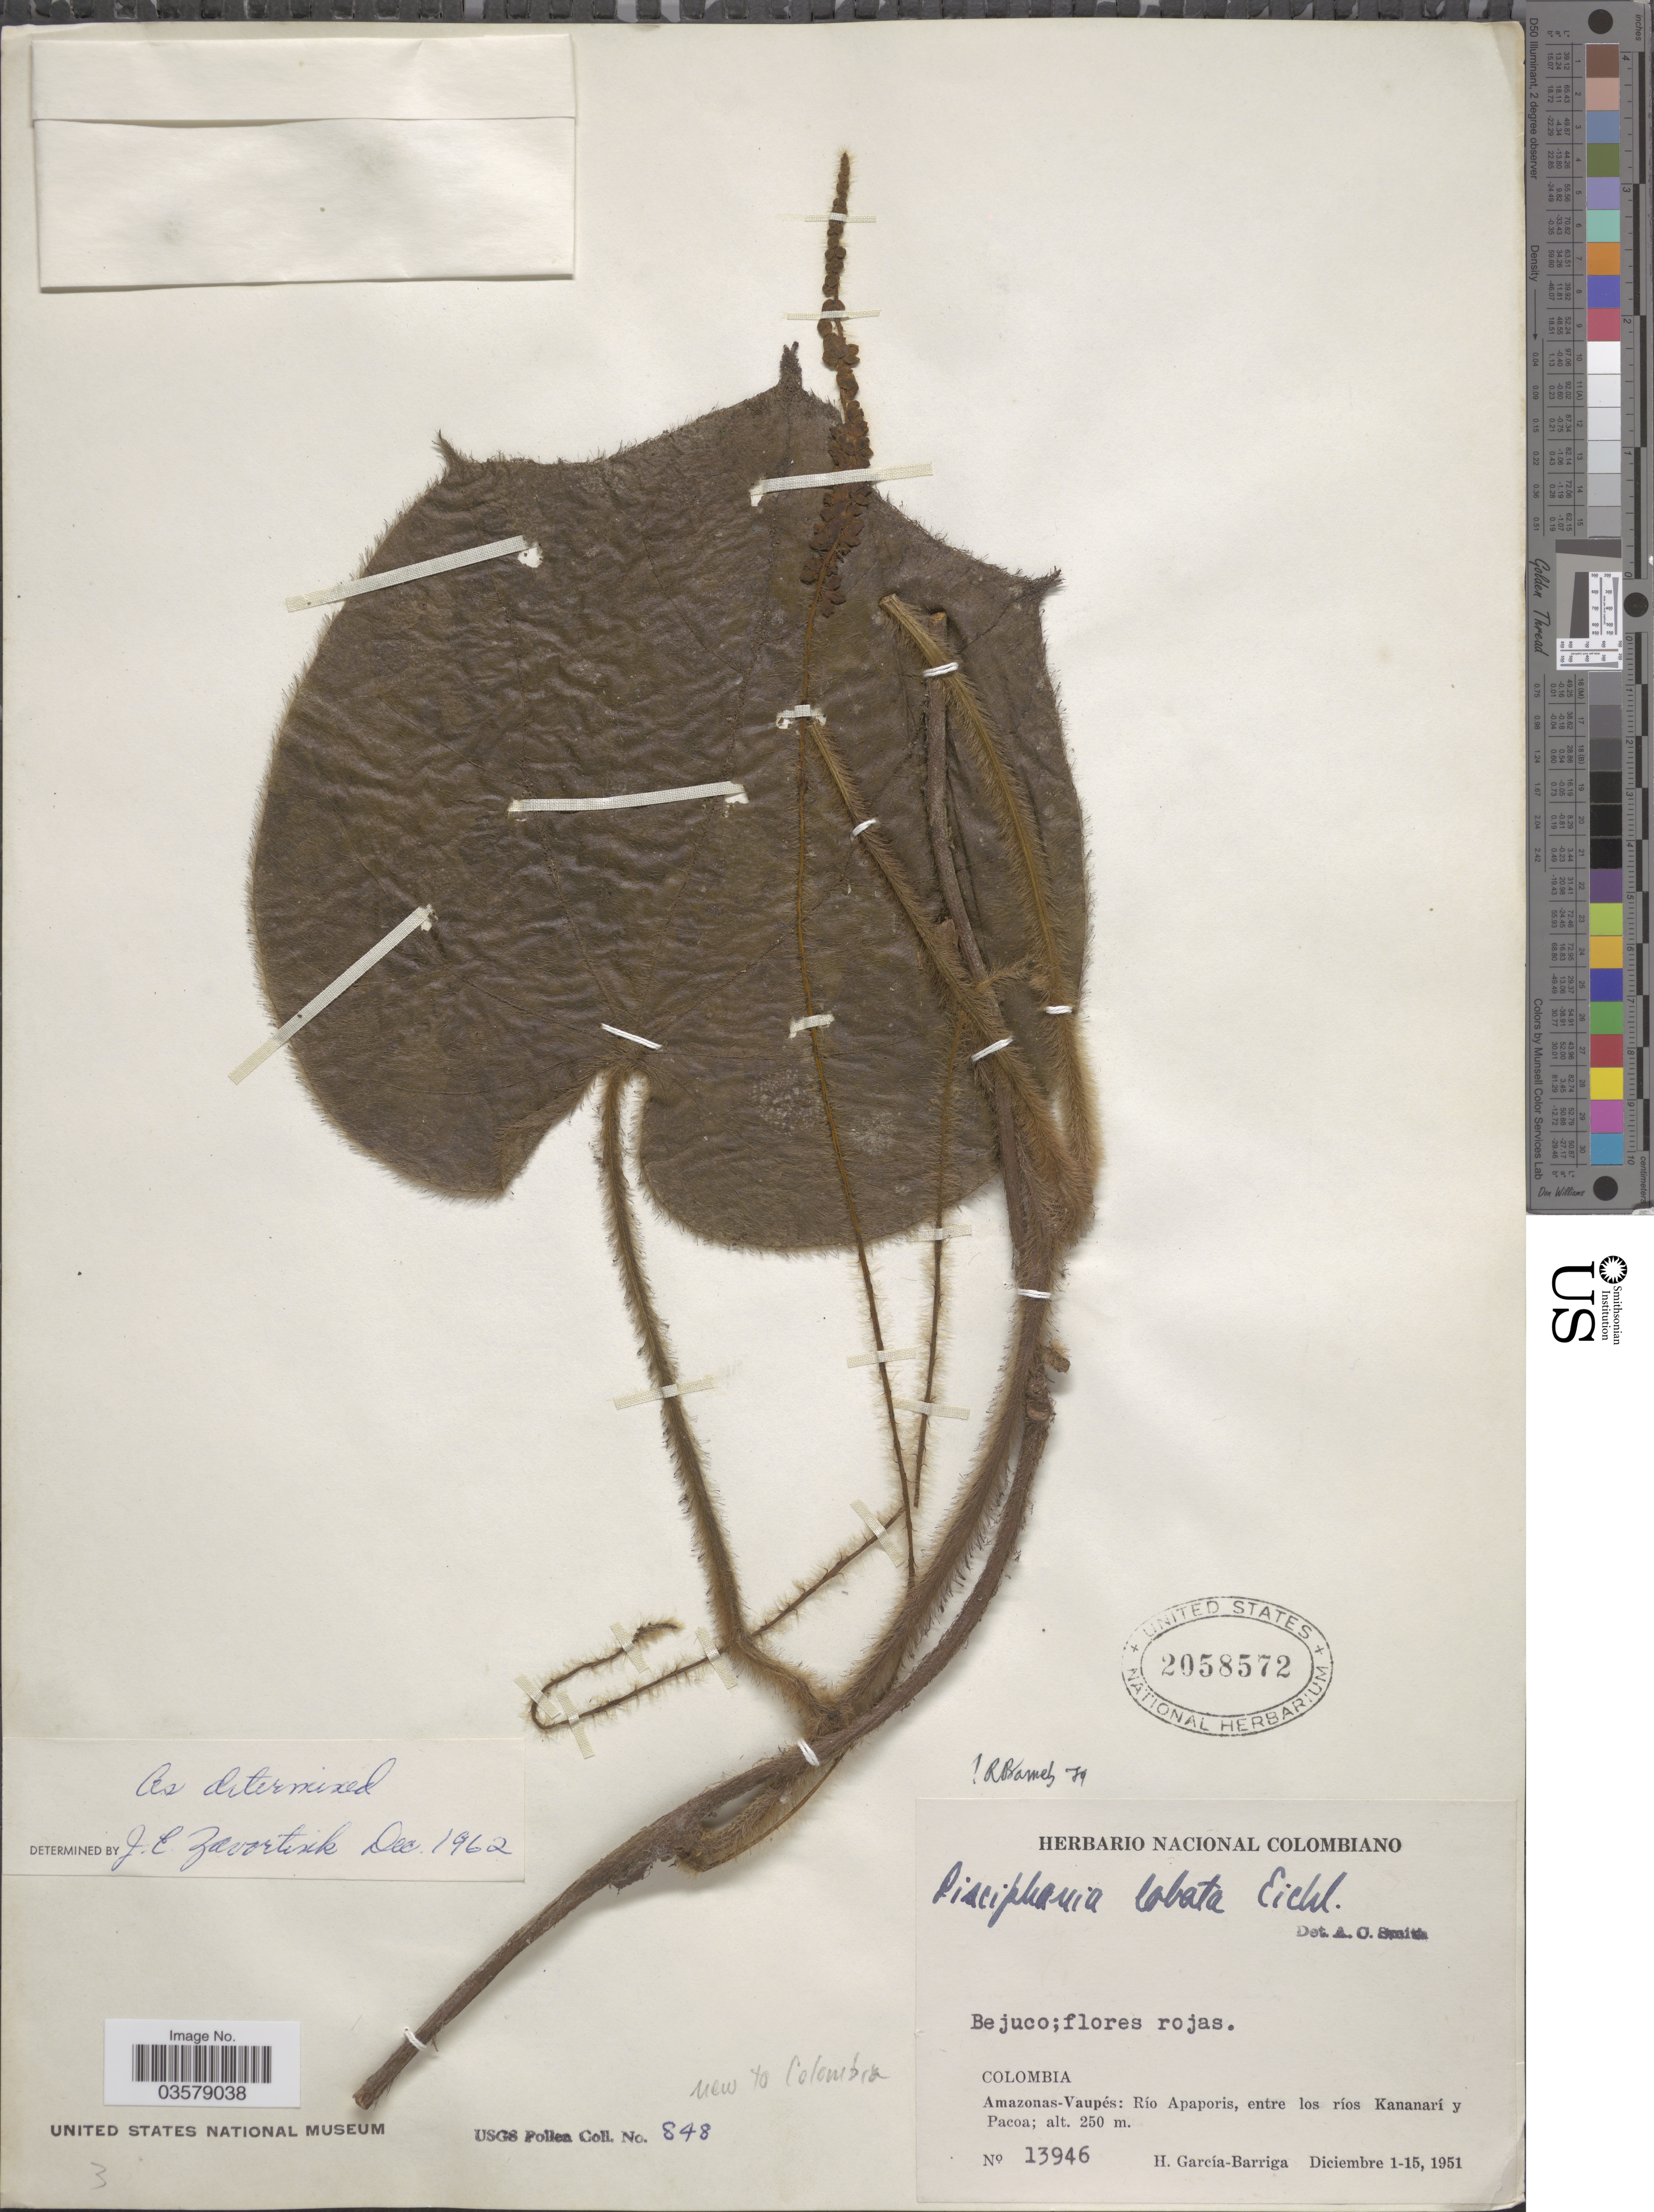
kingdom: Plantae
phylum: Tracheophyta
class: Magnoliopsida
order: Ranunculales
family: Menispermaceae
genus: Disciphania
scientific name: Disciphania lobata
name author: Eichler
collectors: H. García Barriga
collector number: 13946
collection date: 1951-12-01/1951-12-15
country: Colombia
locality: Amazonas-Vaupés: Río Apaporis, entre los ríos Kananarí y Pacoa.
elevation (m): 250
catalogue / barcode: US 2058572